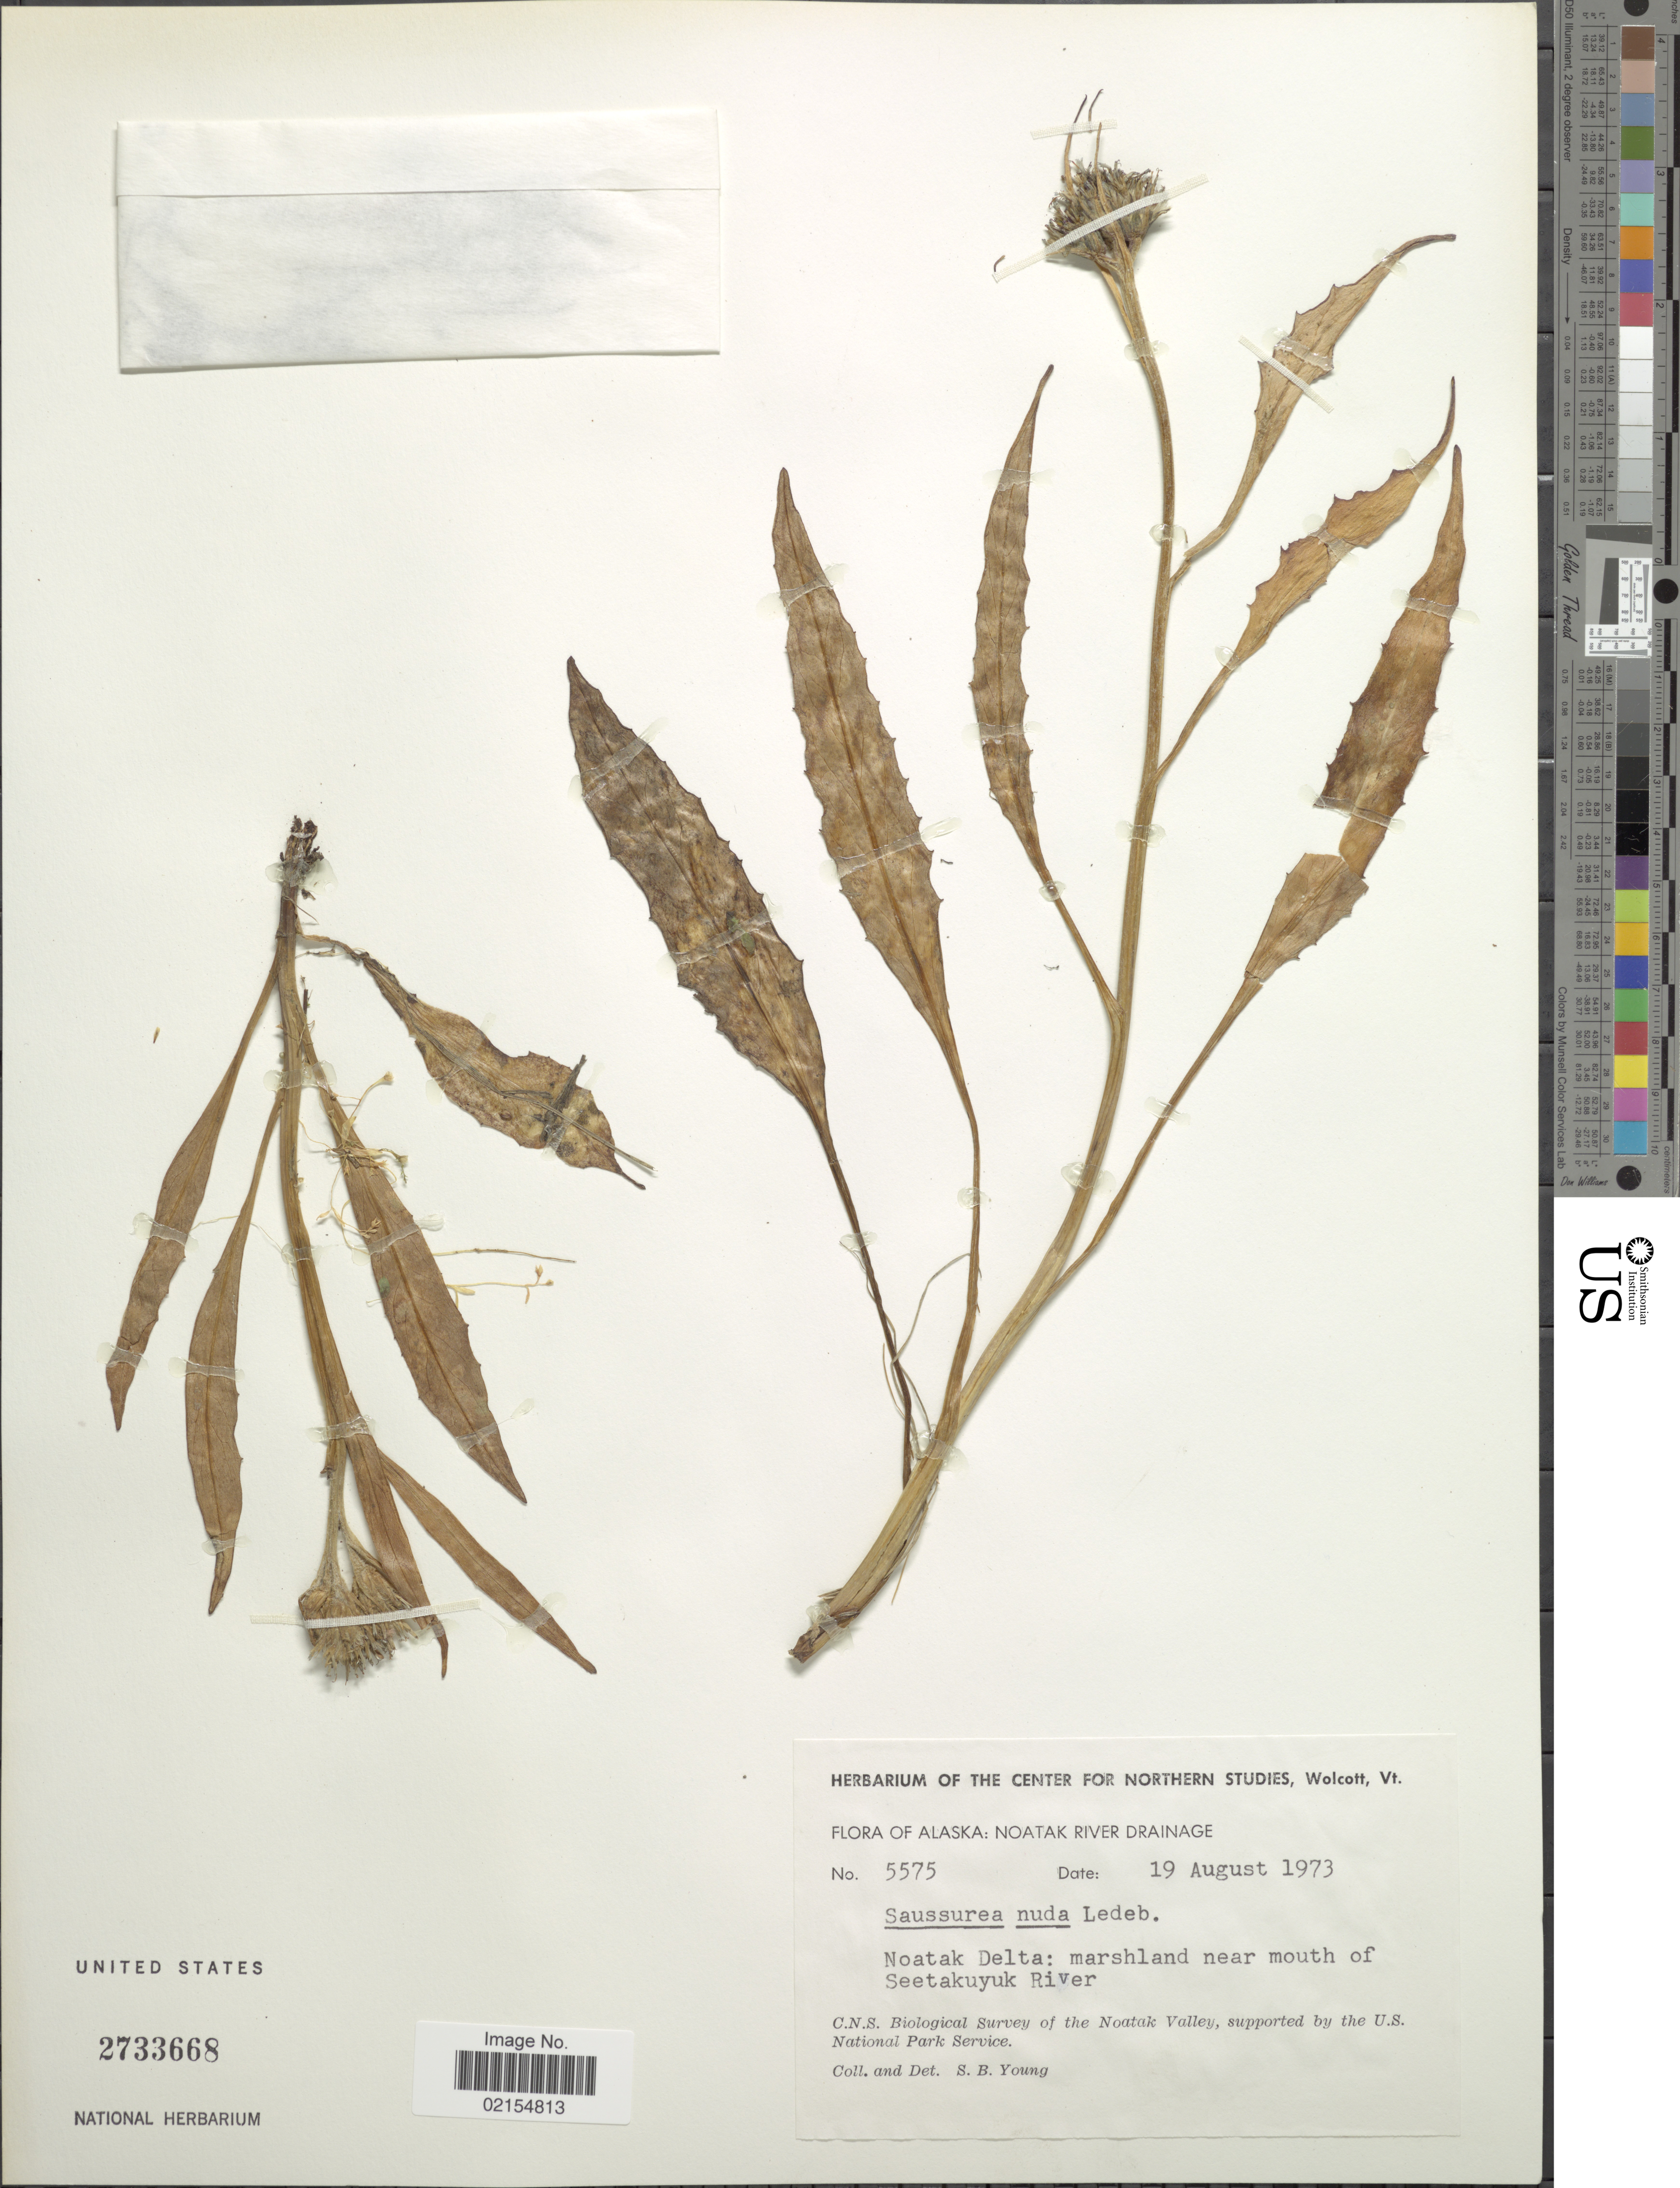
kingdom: Plantae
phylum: Tracheophyta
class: Magnoliopsida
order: Asterales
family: Asteraceae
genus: Saussurea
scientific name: Saussurea nuda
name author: Ledeb.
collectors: S. Young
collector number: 5575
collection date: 1973-08-19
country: United States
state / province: Alaska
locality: Noatak River Drainage, Noatak Delta: marshland near mouth of Seetakuyuk River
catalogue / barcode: US 2733668